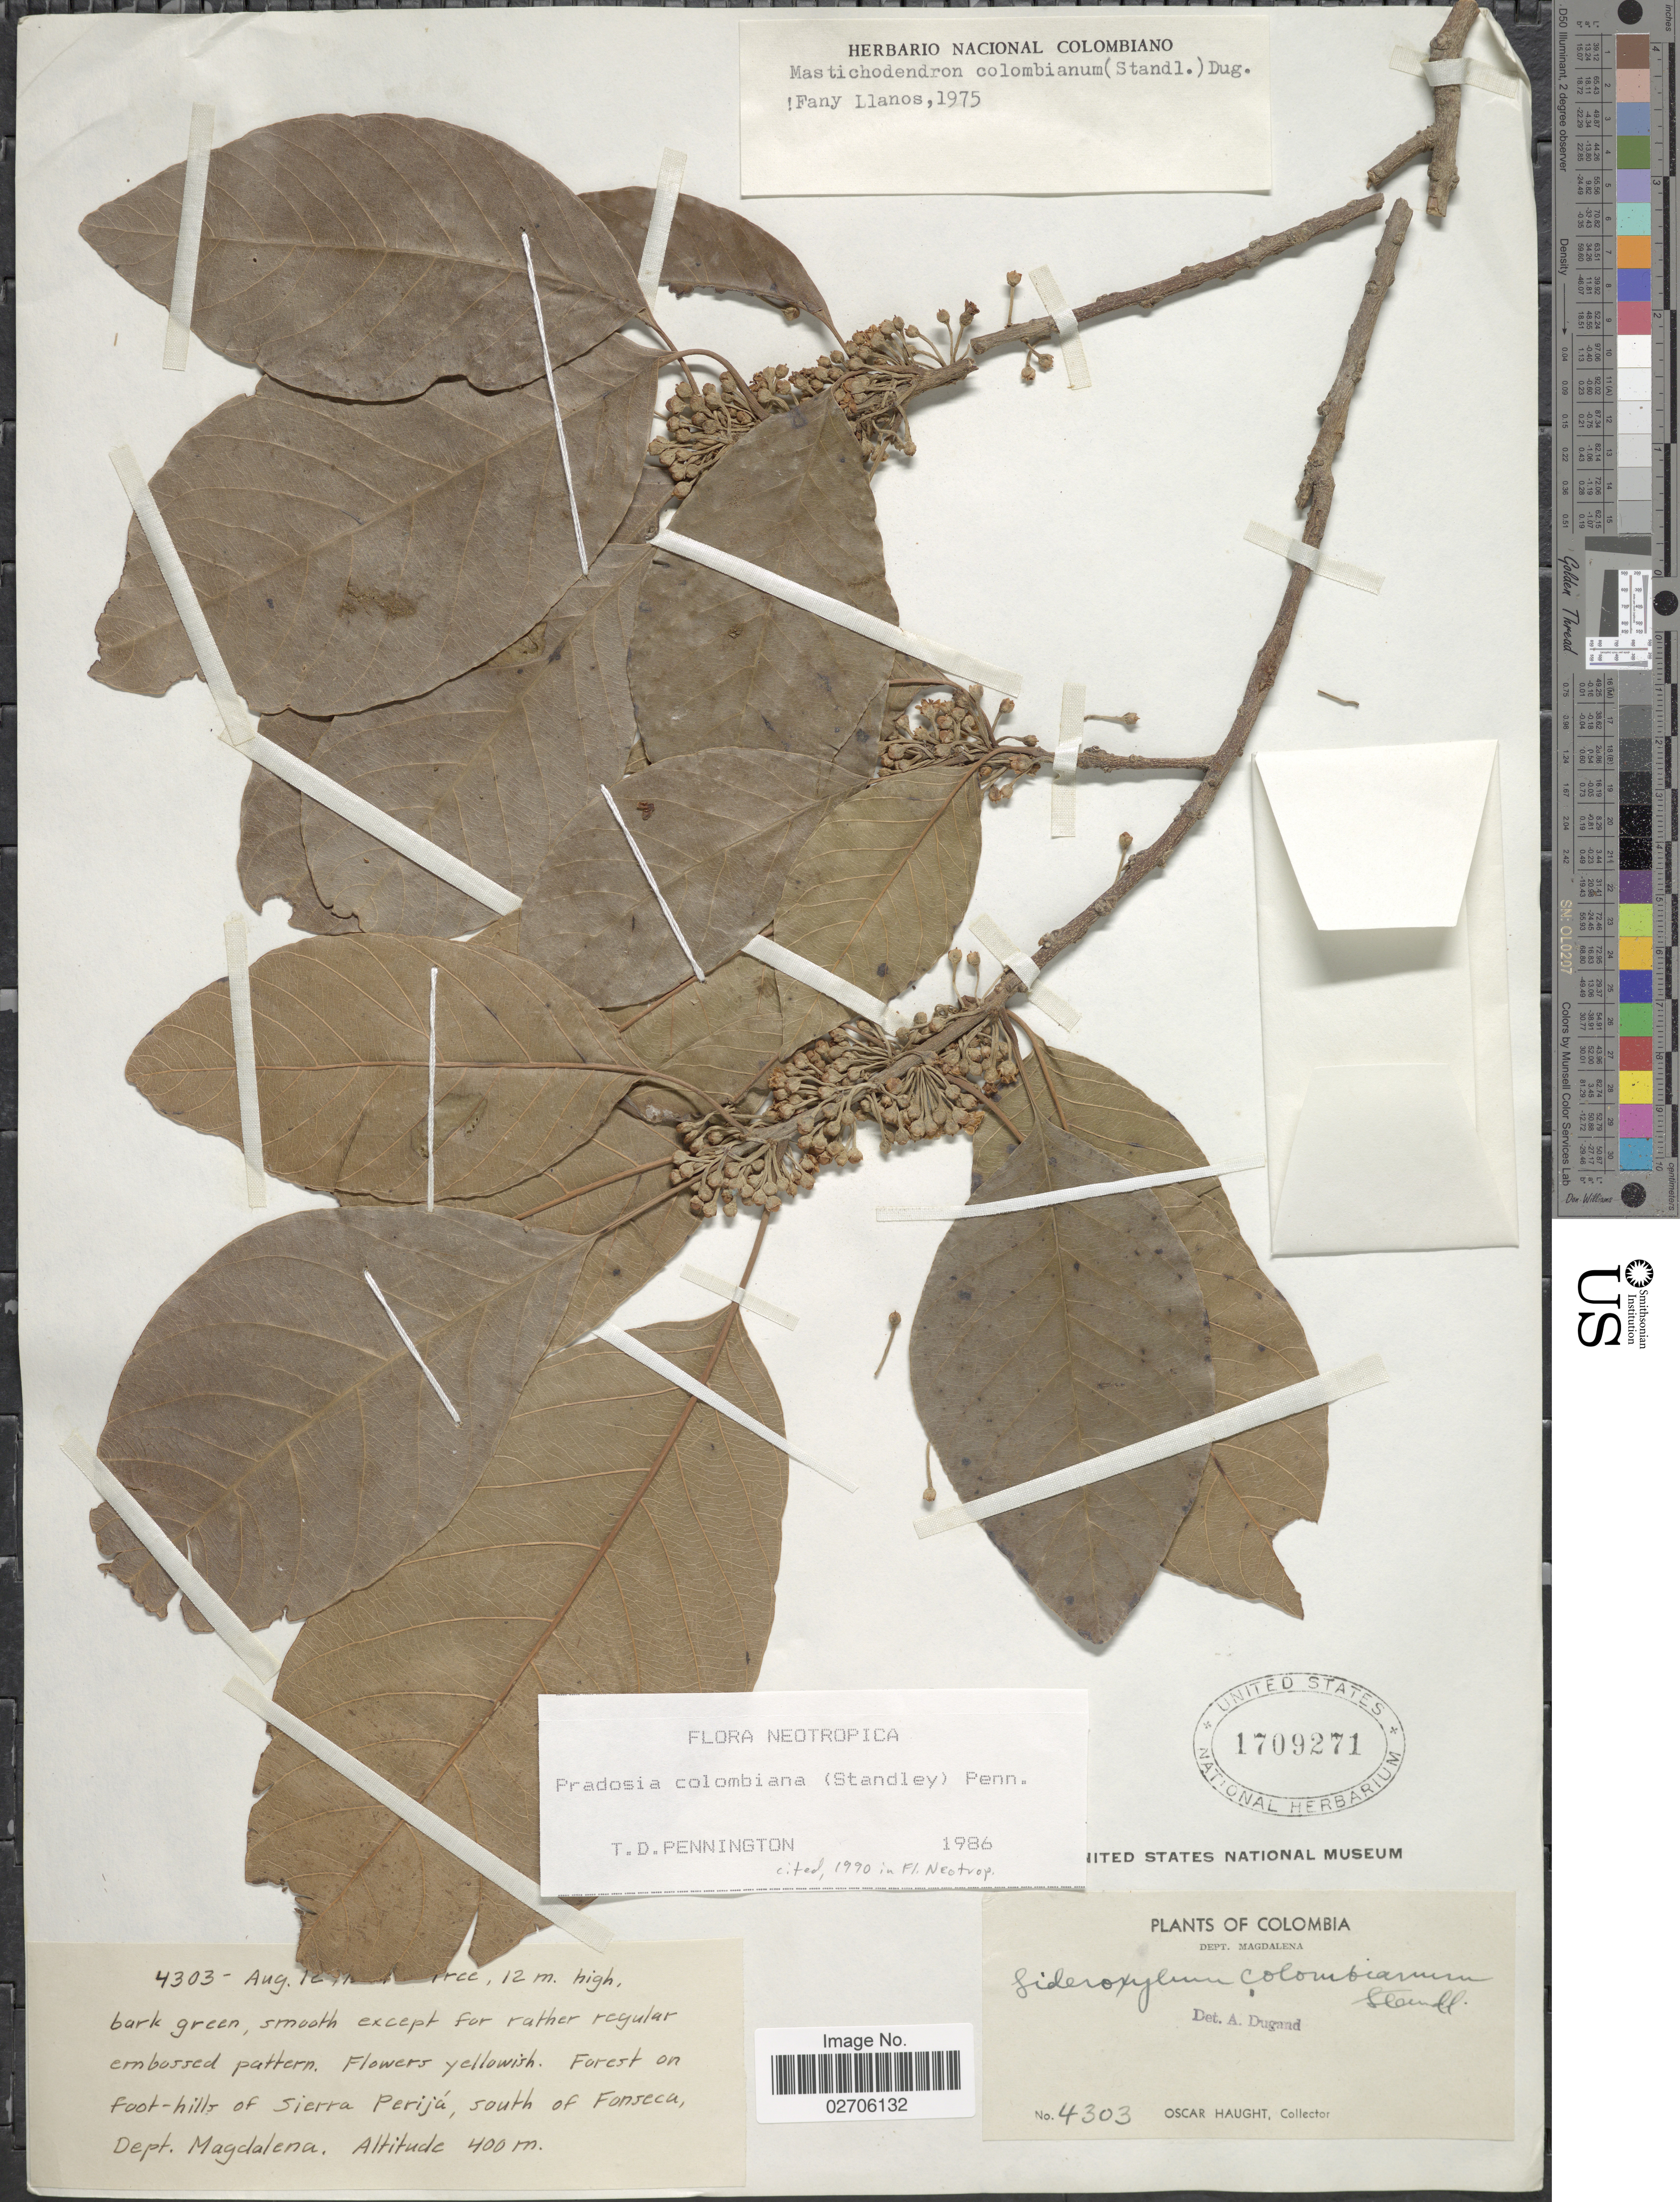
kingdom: Plantae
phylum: Tracheophyta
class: Magnoliopsida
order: Ericales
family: Sapotaceae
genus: Pradosia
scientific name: Pradosia colombiana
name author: (Standl.) T.D. Penn. ex T.J. Ayers & Boufford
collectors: O. Haught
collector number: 4303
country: Colombia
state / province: Magdalena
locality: Forest on foot-hills of Sierra Perija, south of Fonseca, Dept. Magdalena.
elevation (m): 400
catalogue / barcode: US 1709271